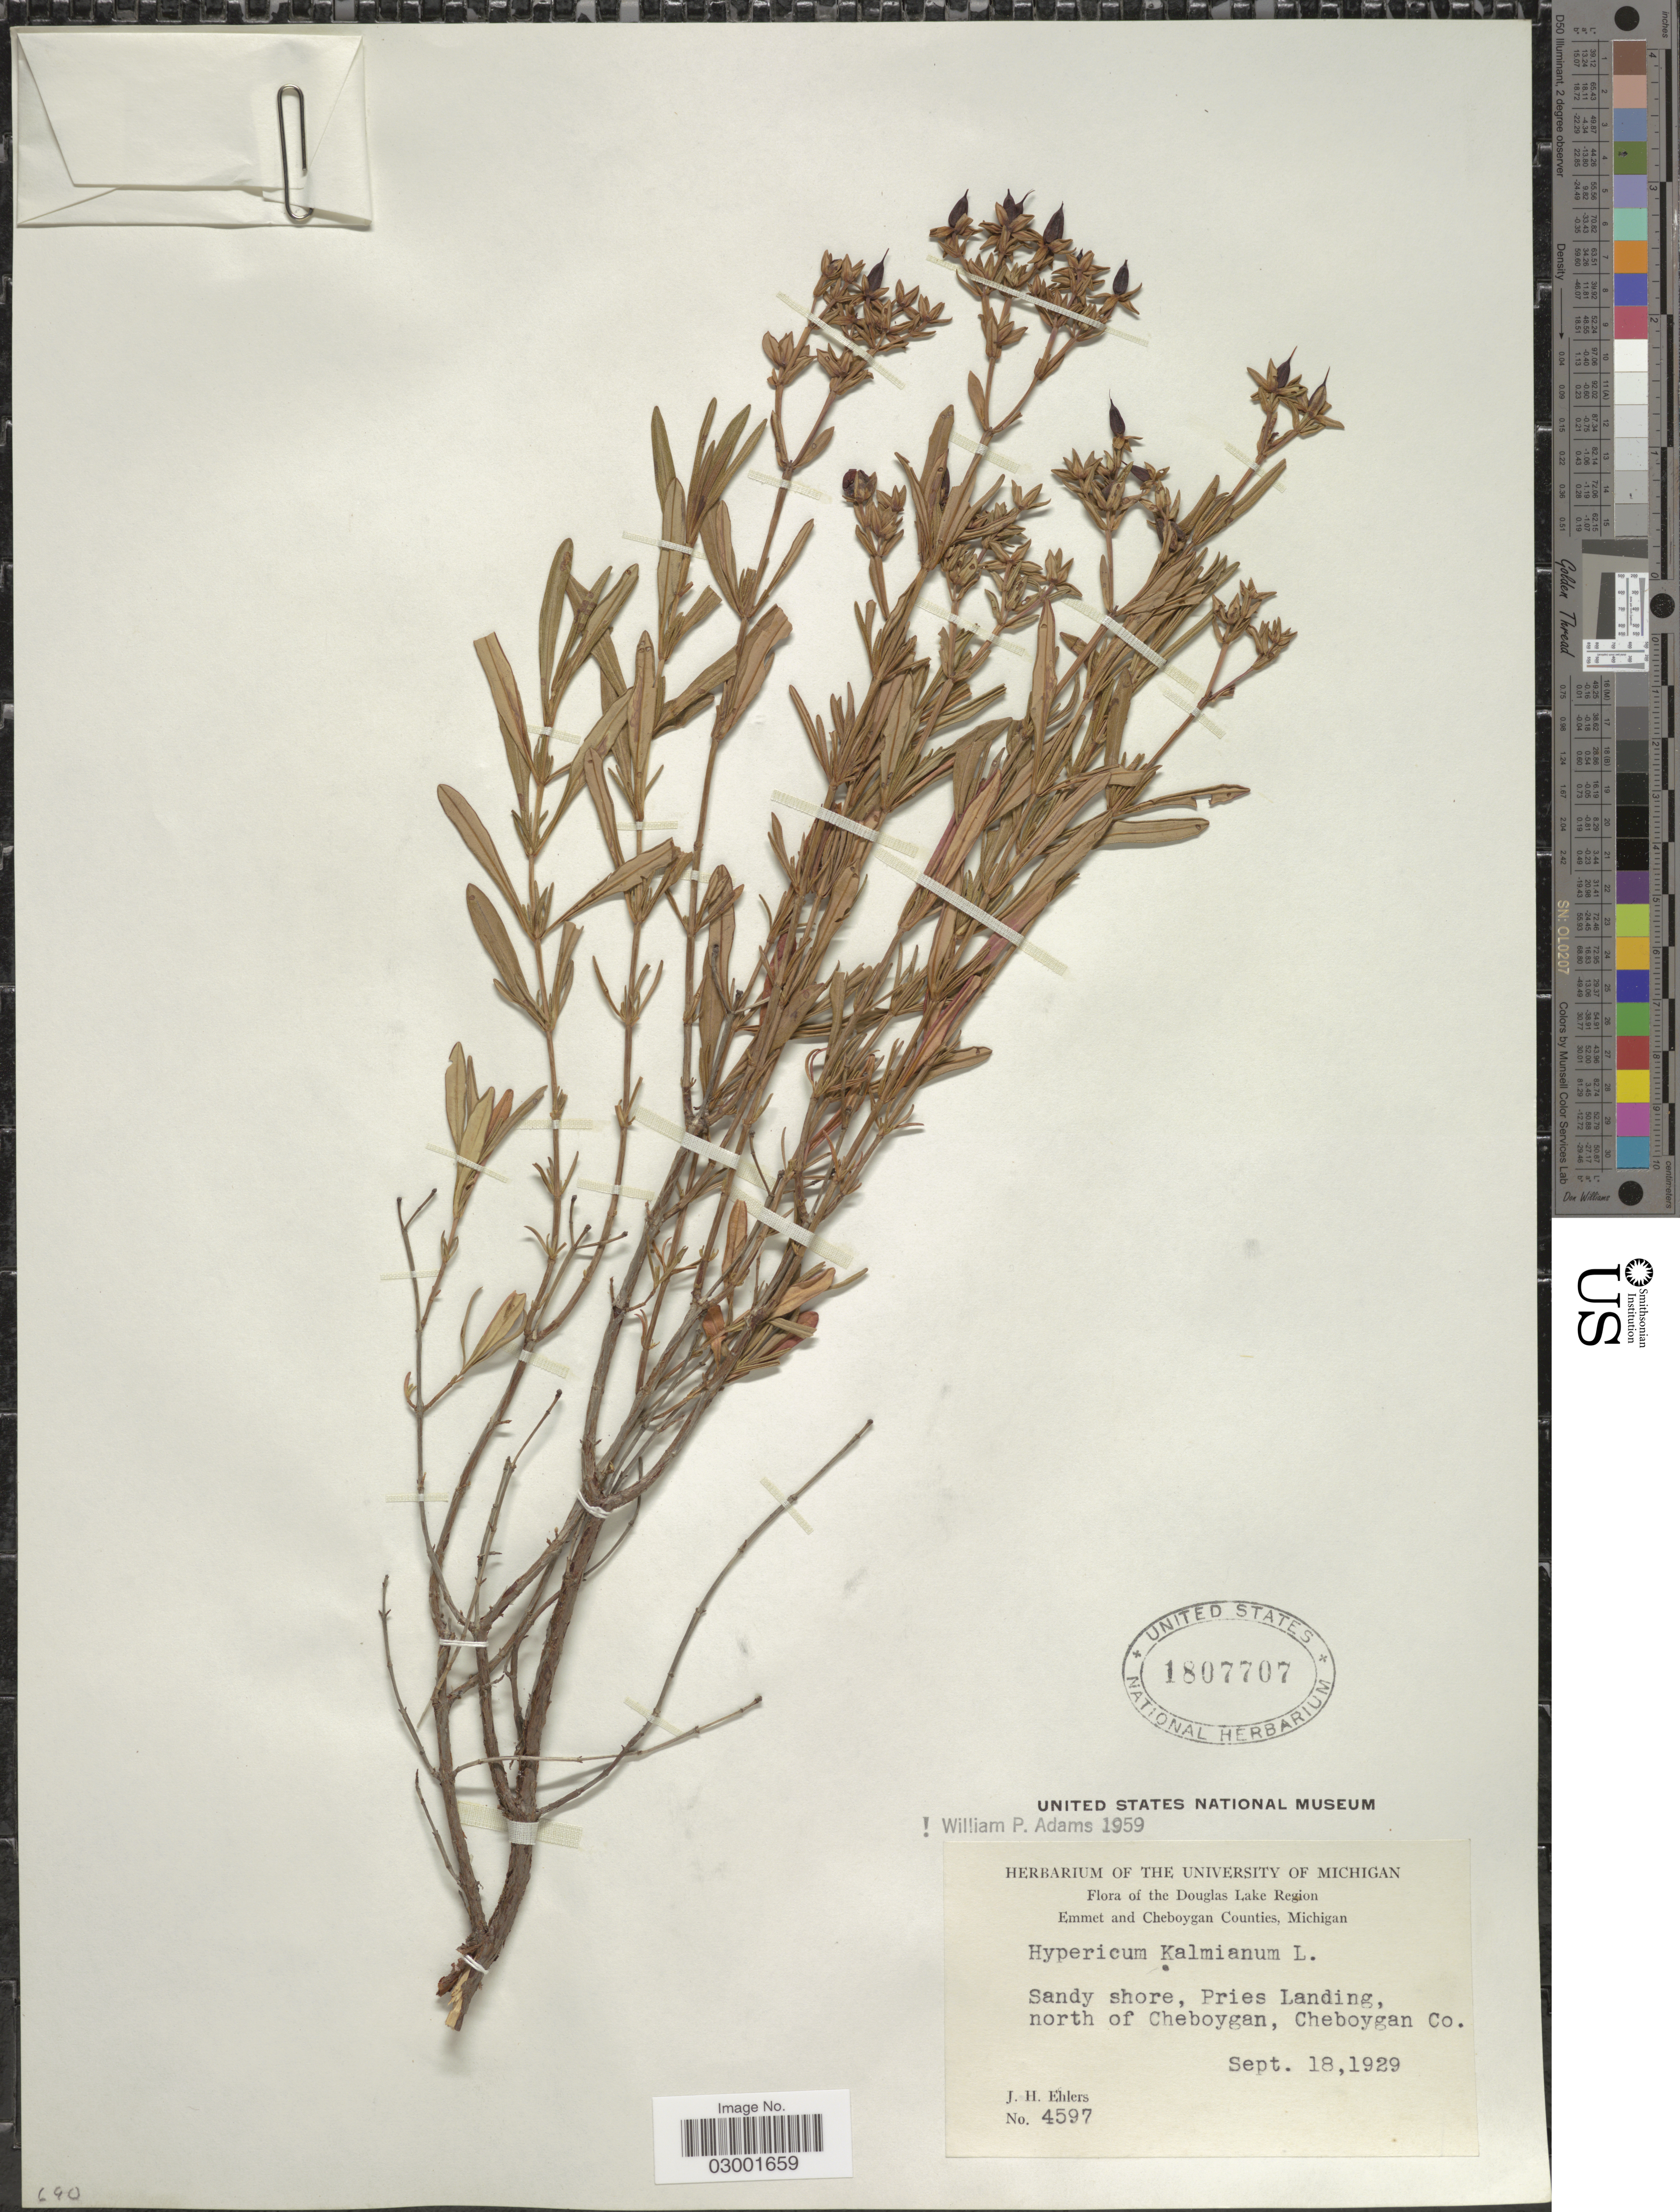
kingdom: Plantae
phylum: Tracheophyta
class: Magnoliopsida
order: Malpighiales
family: Hypericaceae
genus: Hypericum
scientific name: Hypericum kalmianum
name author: L.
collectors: J. H. Ehlers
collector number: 4597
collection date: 1929-09-18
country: United States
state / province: Michigan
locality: Douglas Lake Region. Sandy shore, Pries Landing, north of Cheboygan, Cheboygan Co.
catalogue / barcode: US 1807707